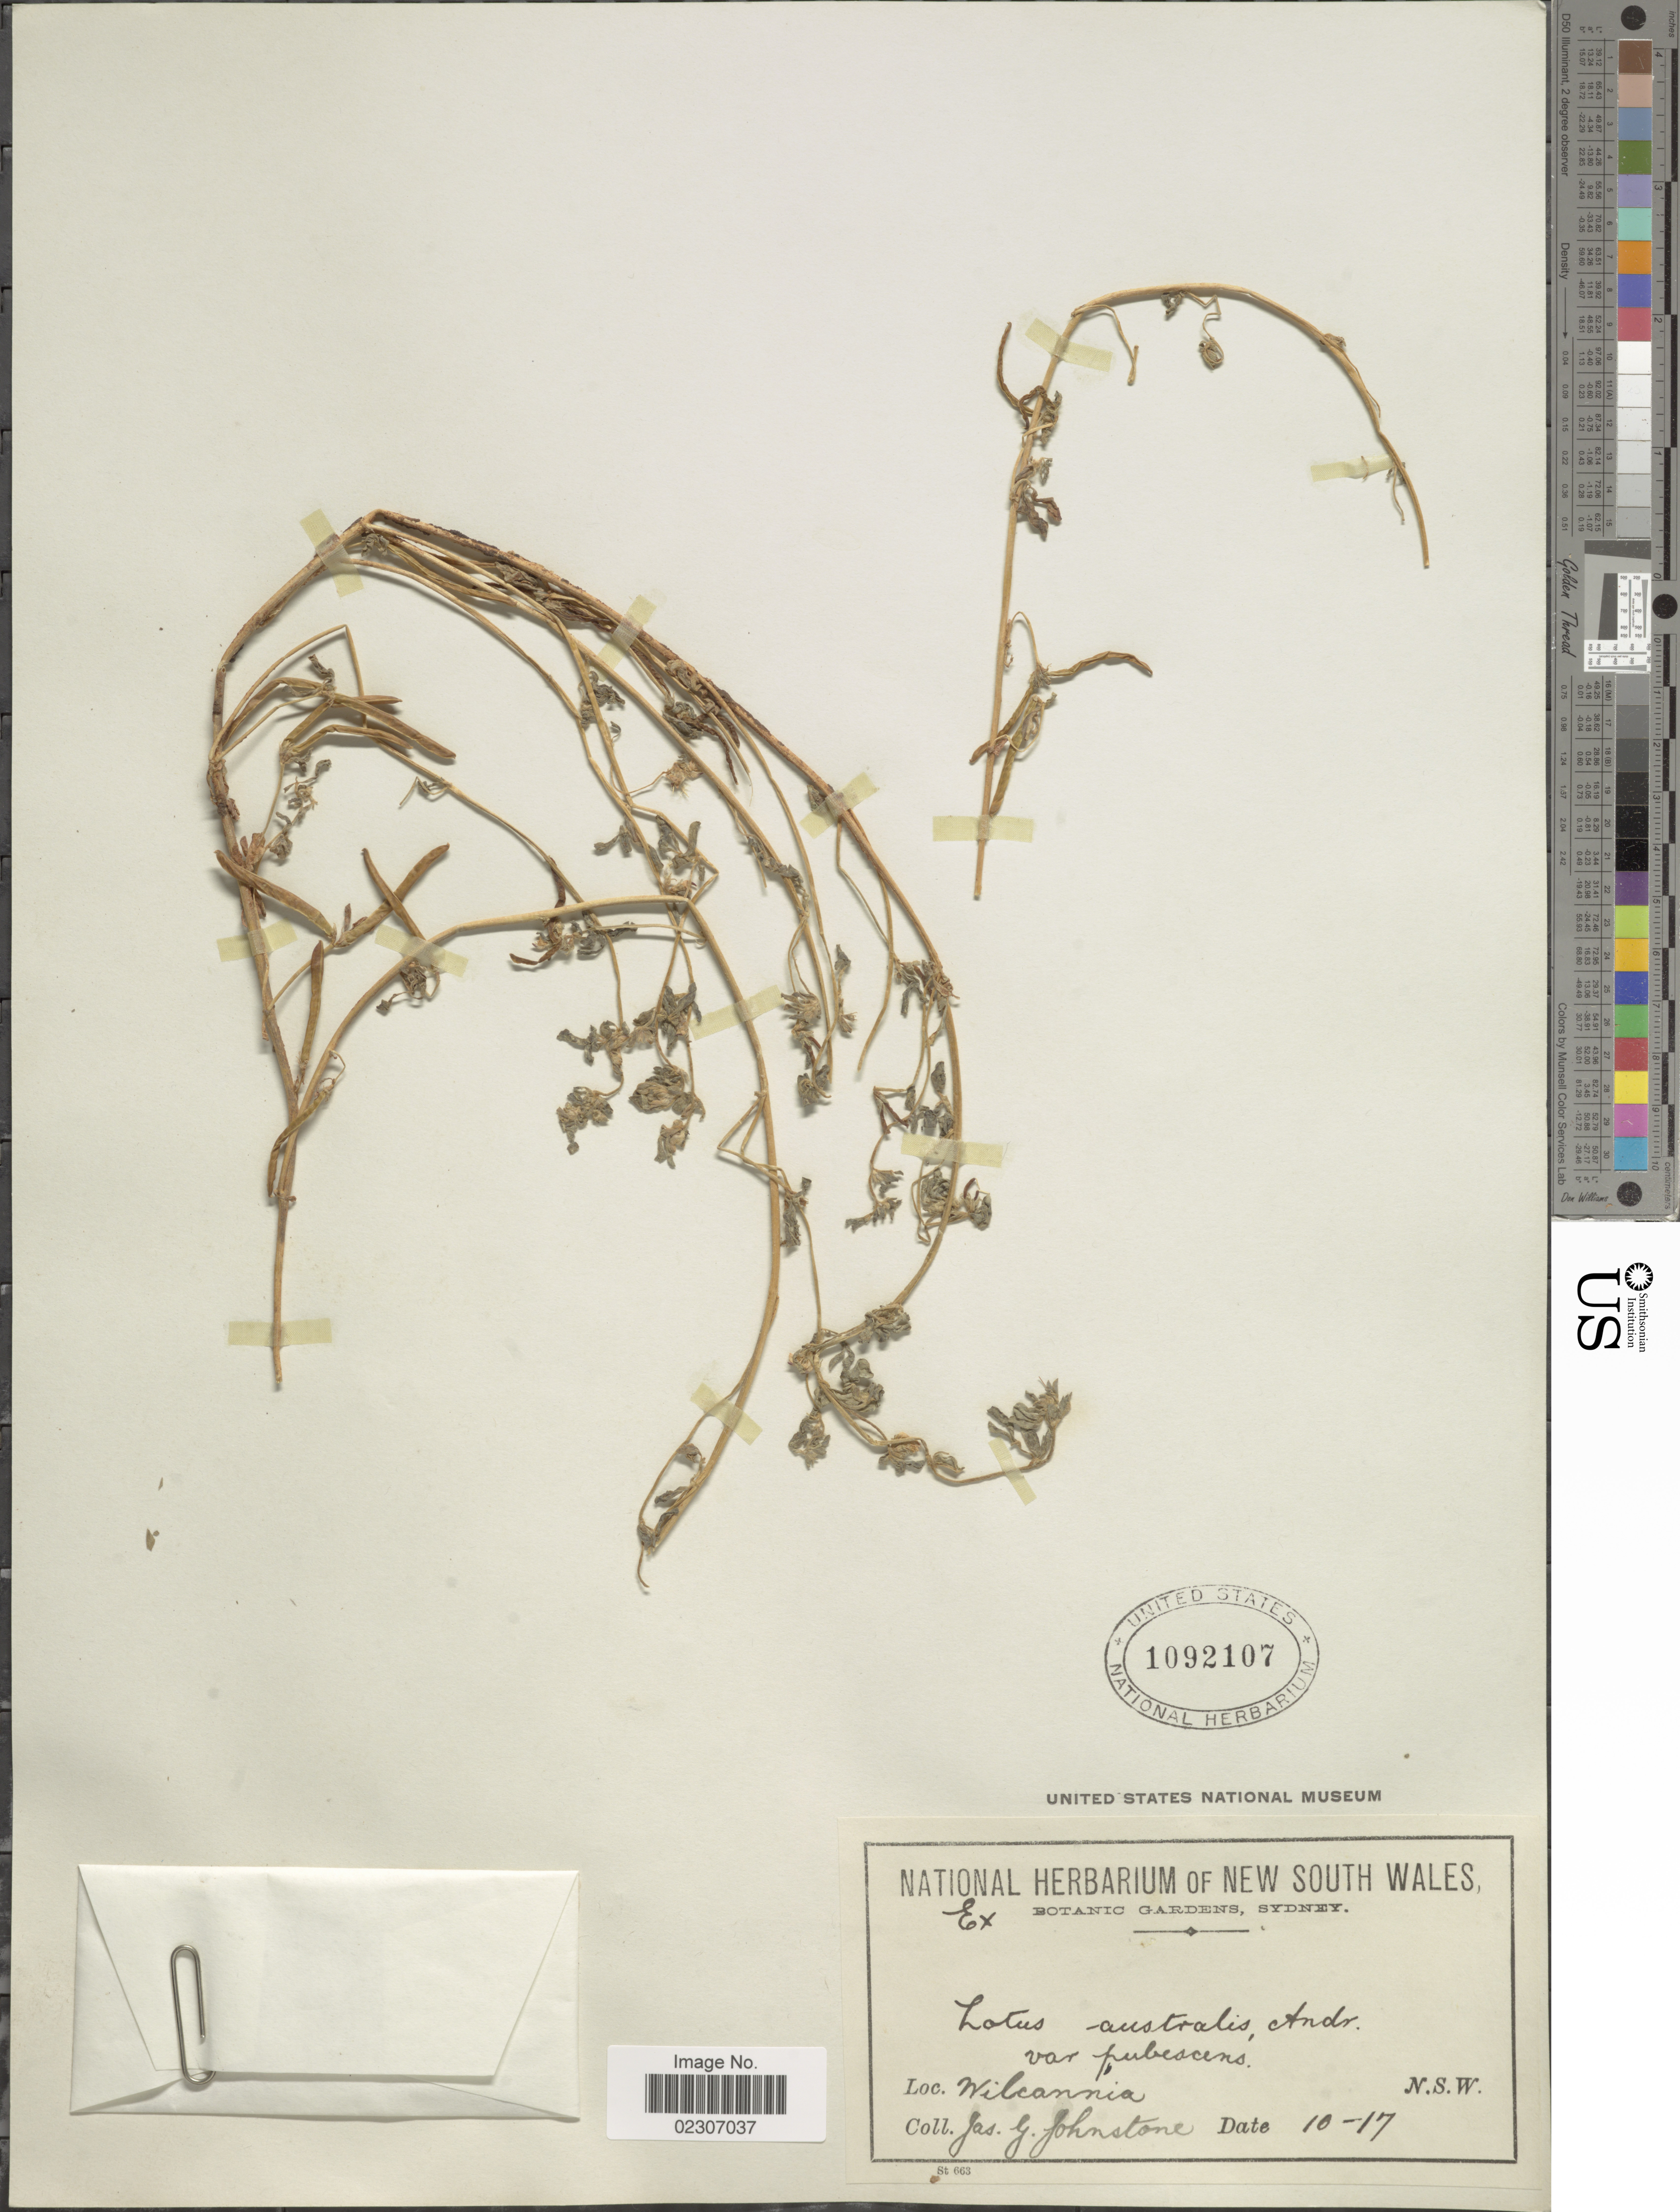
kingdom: Plantae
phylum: Tracheophyta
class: Magnoliopsida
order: Fabales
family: Fabaceae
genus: Lotus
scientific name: Lotus australis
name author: Andrews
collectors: J. Johnstone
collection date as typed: Transcribed d/m/y: /10/17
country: Australia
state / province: New South Wales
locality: Wilcannia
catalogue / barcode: US 1092107